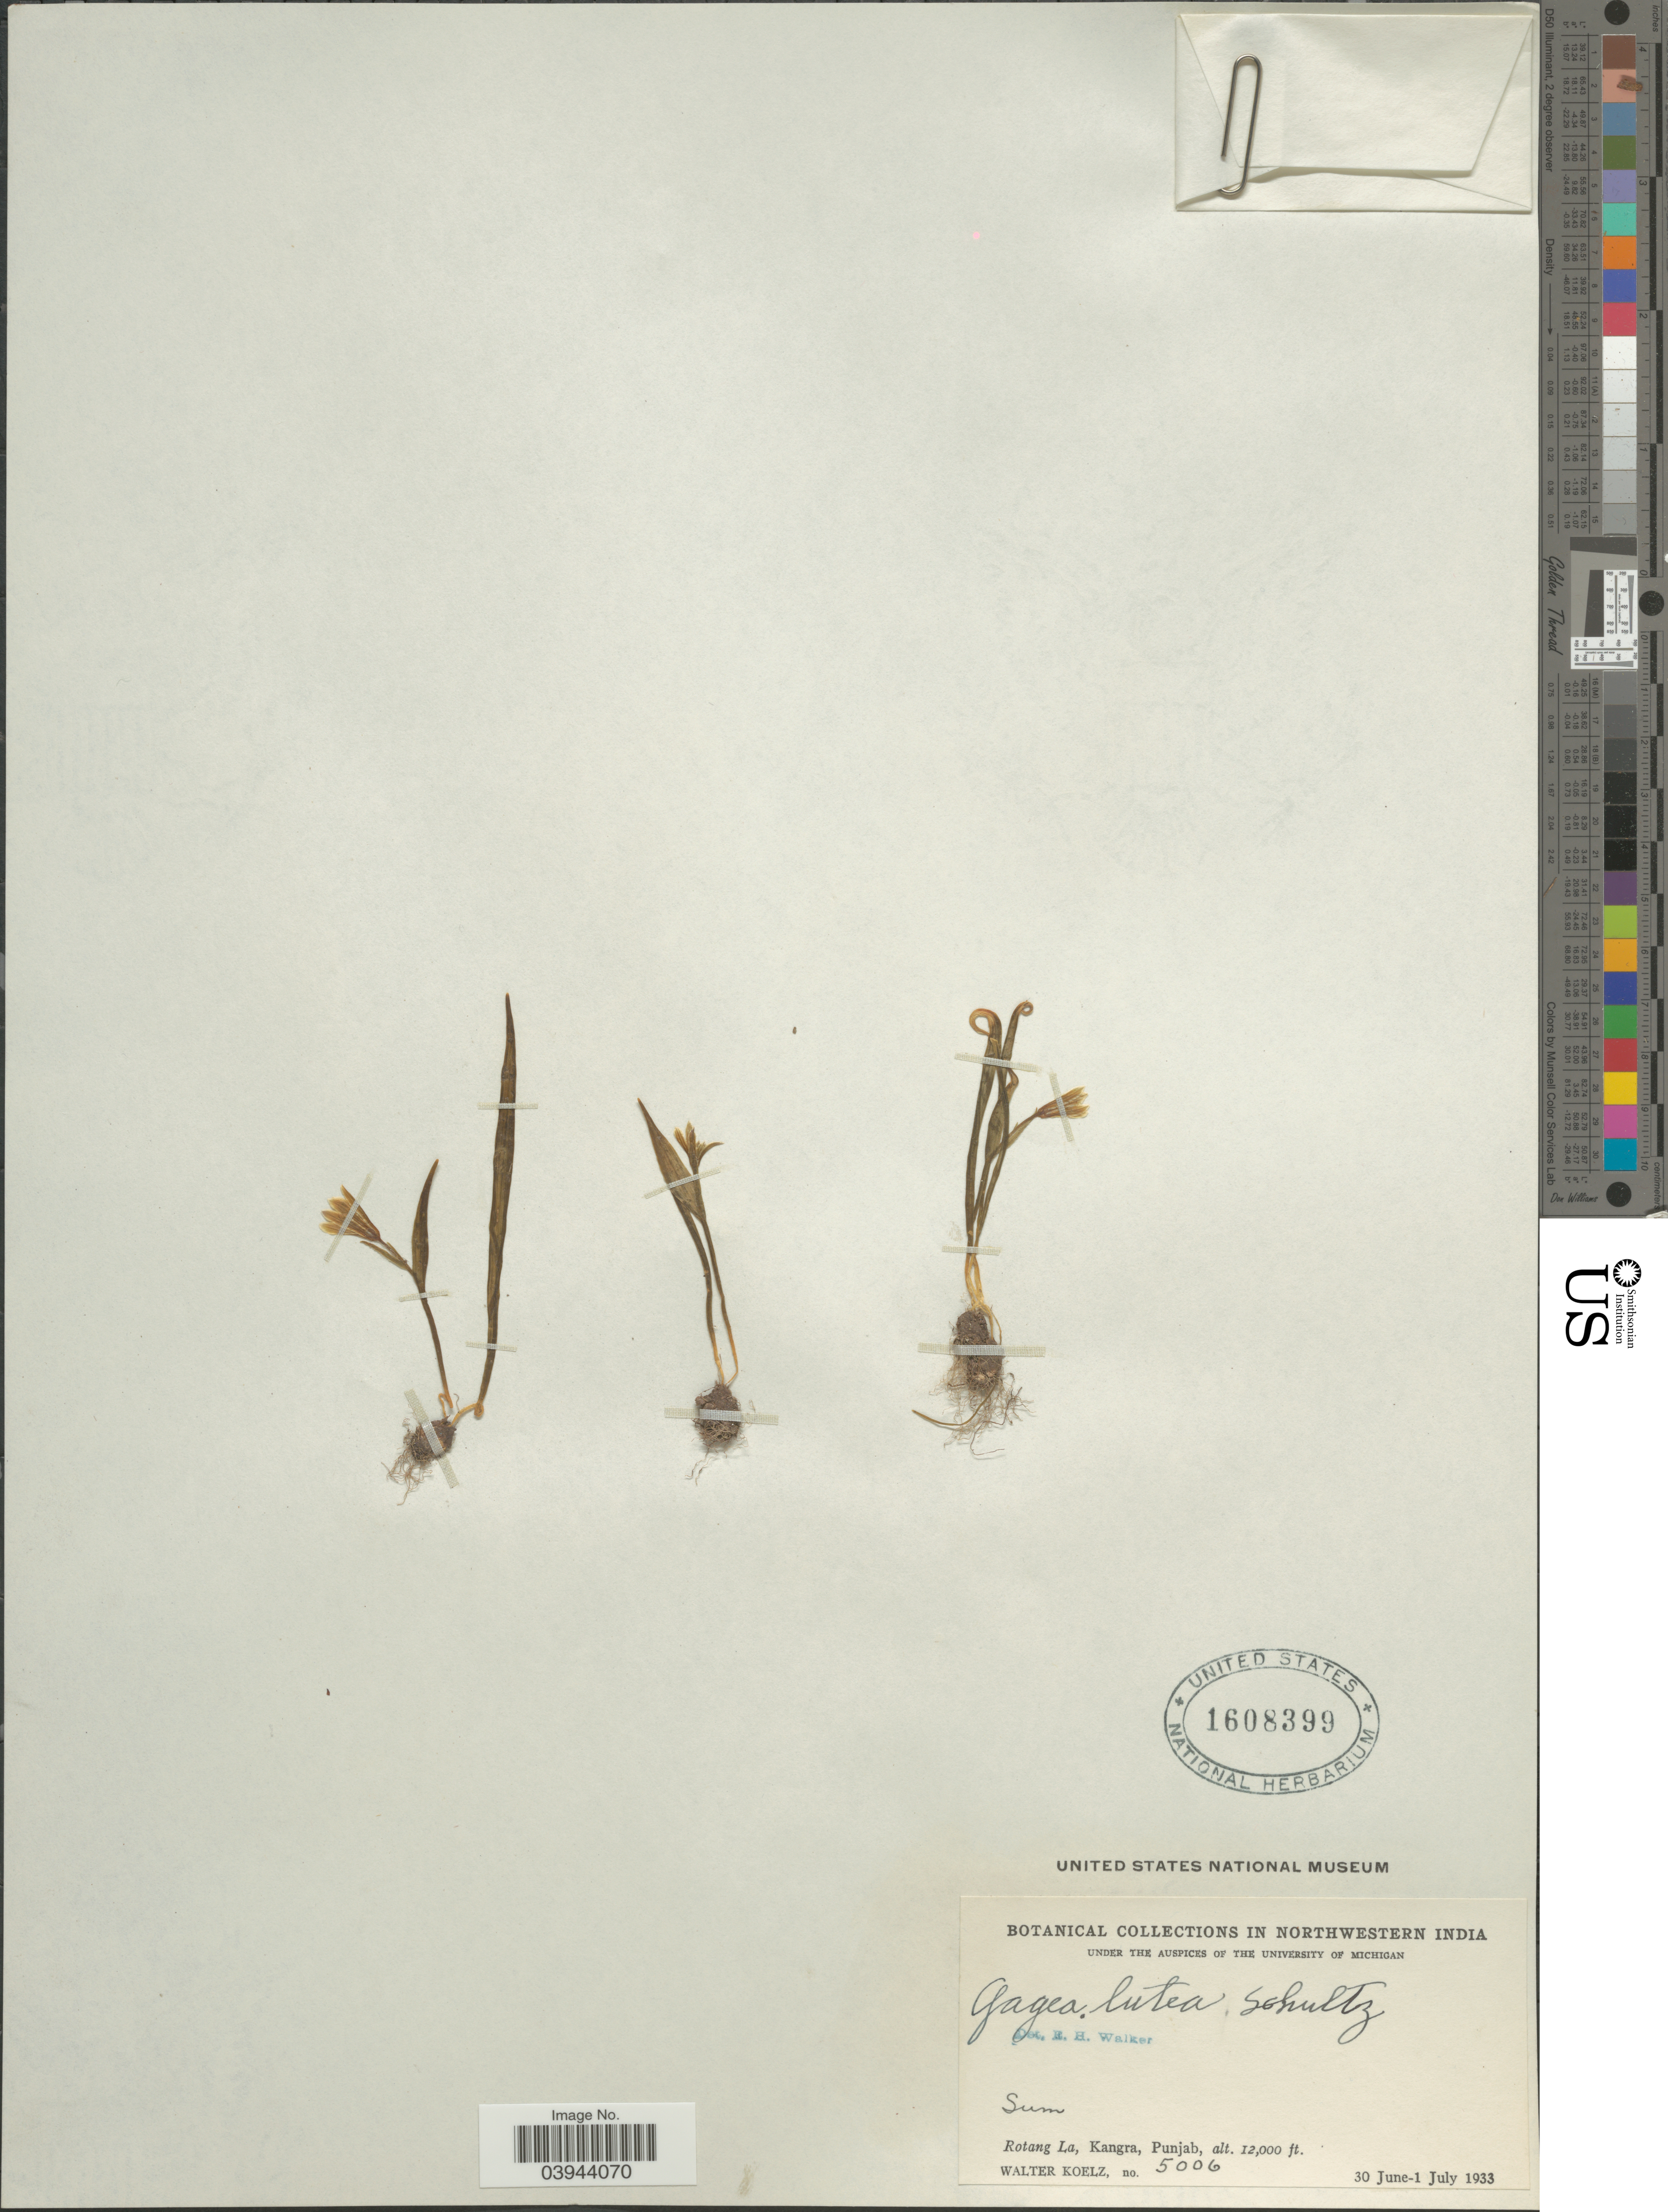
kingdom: Plantae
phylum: Tracheophyta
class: Liliopsida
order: Liliales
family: Liliaceae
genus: Gagea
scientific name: Gagea lutea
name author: (L.) Ker Gawl.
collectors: W. N. Koelz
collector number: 5006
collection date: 1933-06-30/1933-07-01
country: India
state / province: Punjab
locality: Sum. Rotang La, Kangra.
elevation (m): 3658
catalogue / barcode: US 1608399